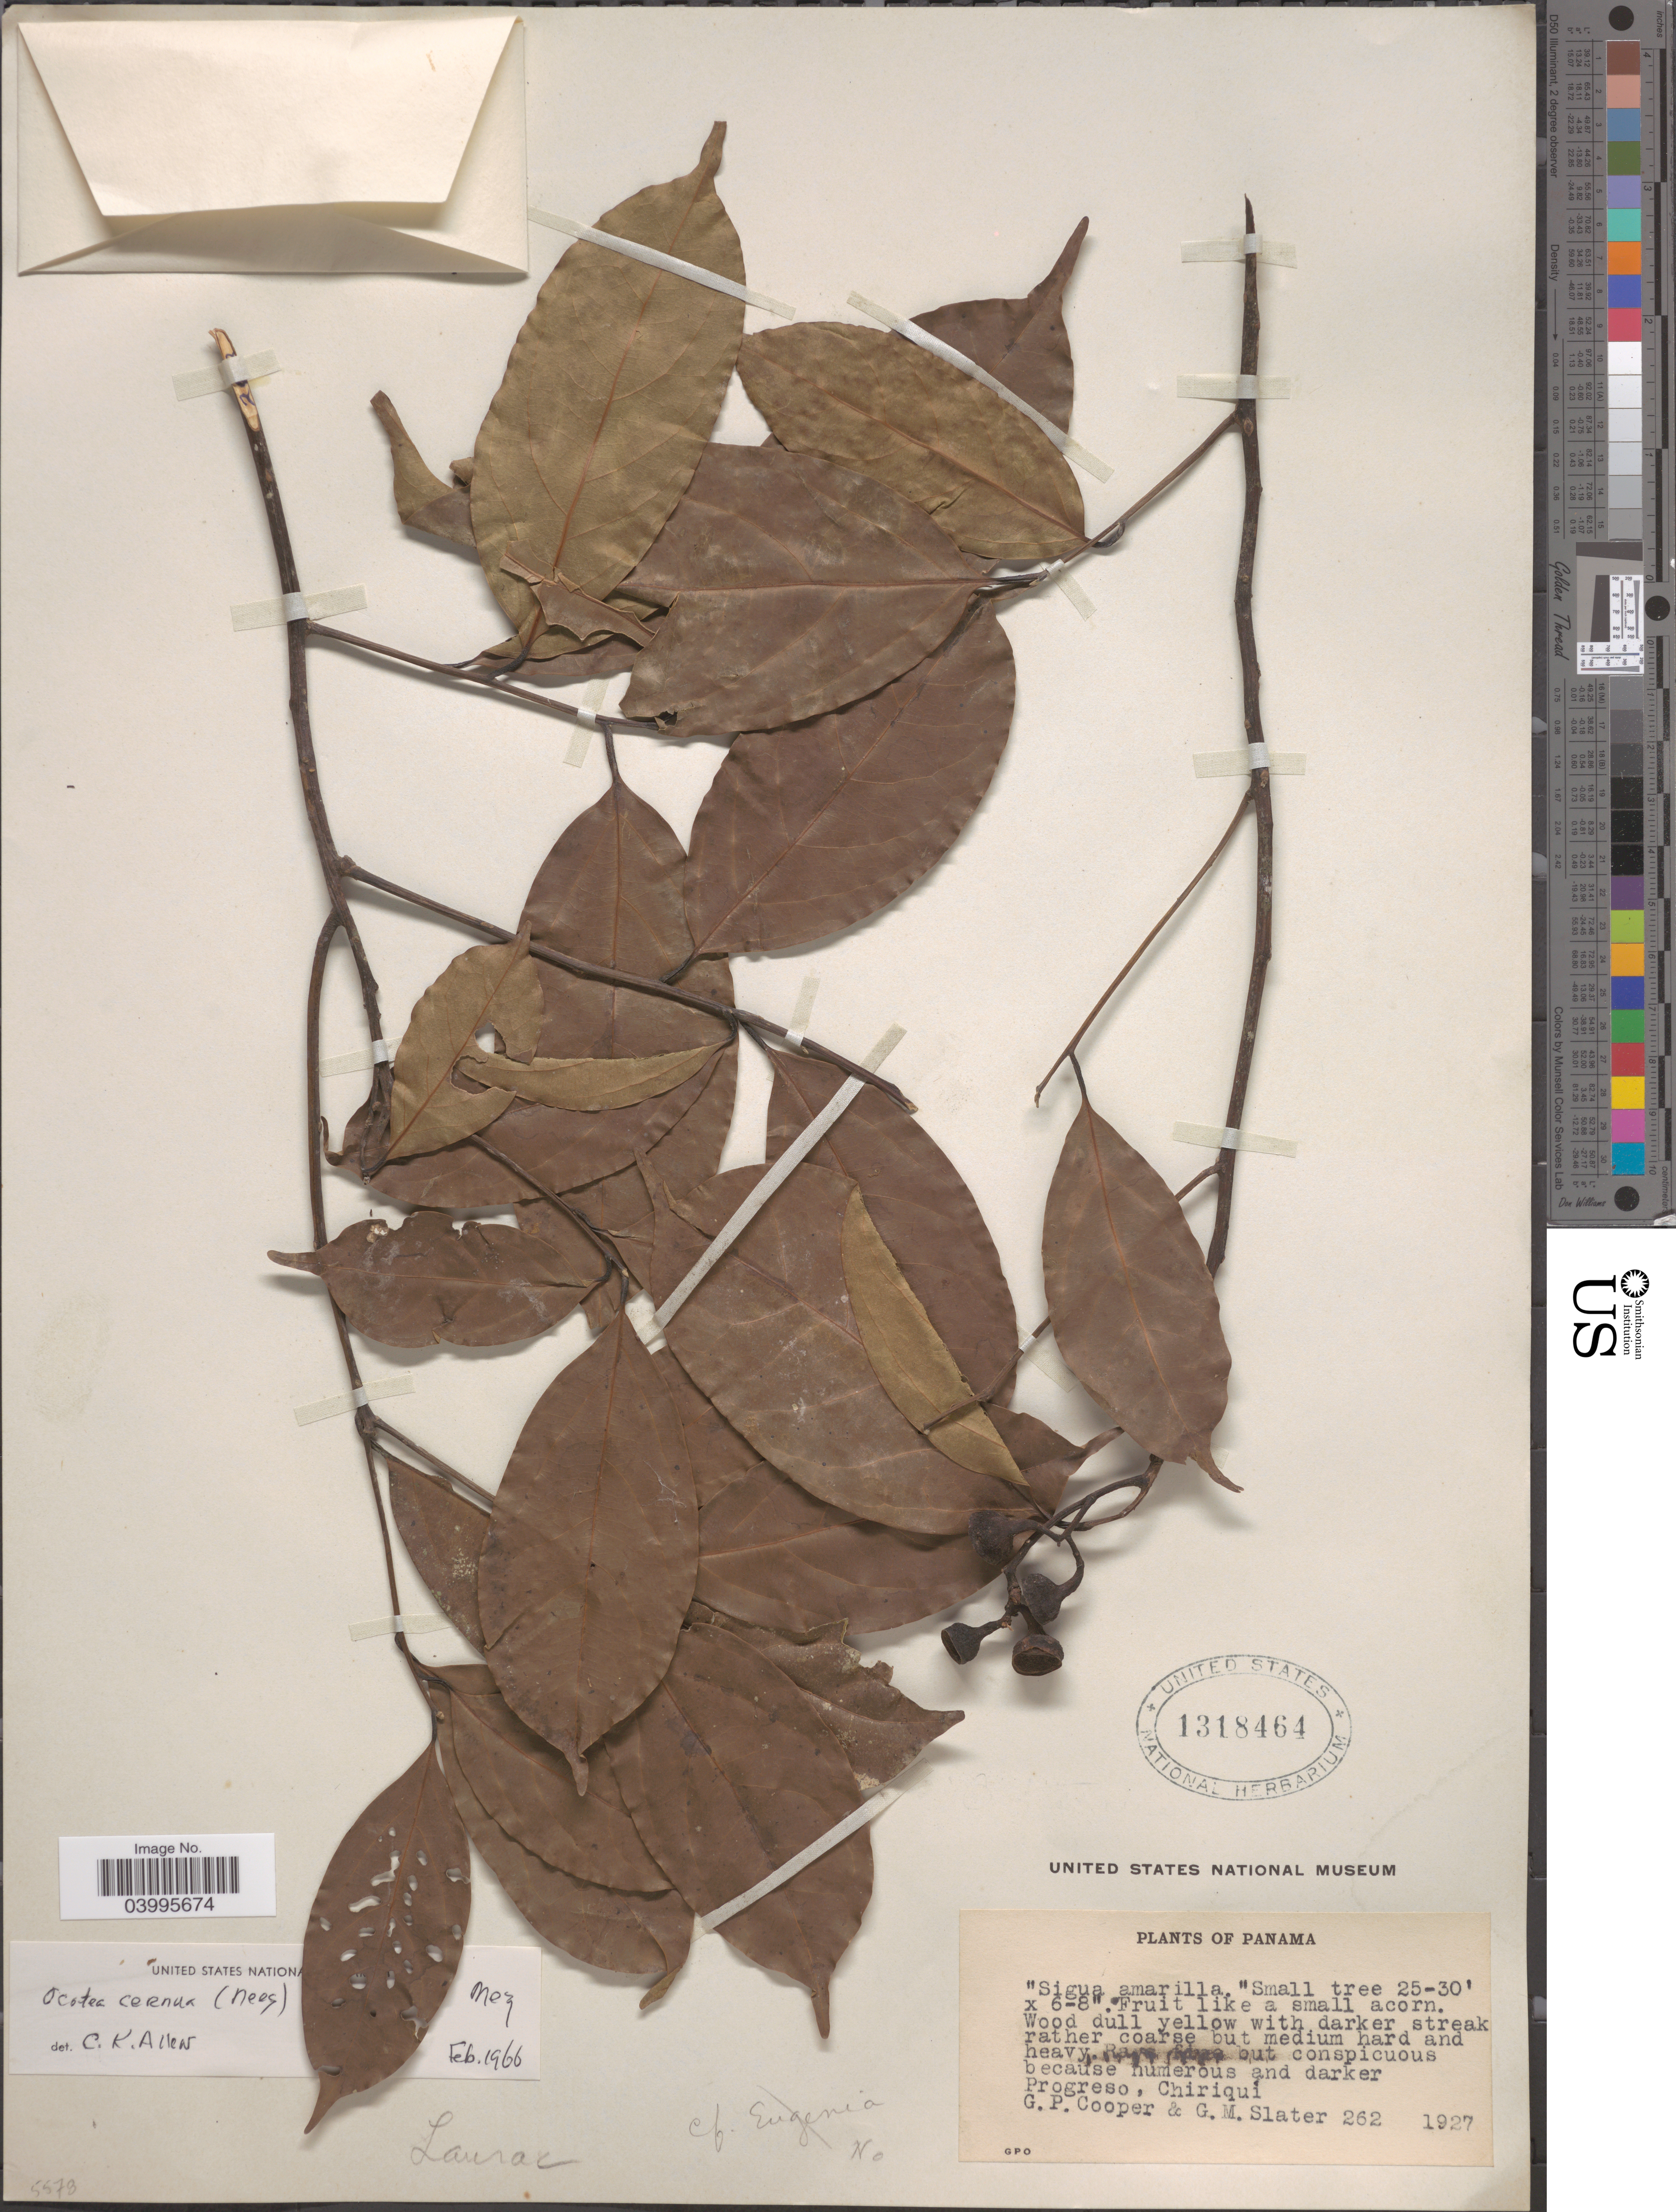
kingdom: Plantae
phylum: Tracheophyta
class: Magnoliopsida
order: Laurales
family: Lauraceae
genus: Ocotea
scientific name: Ocotea cernua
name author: (Nees) Mez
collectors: G. Cooper & G. Slater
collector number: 262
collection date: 1927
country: Panama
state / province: Chiriqui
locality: Progreso.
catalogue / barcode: US 1318464